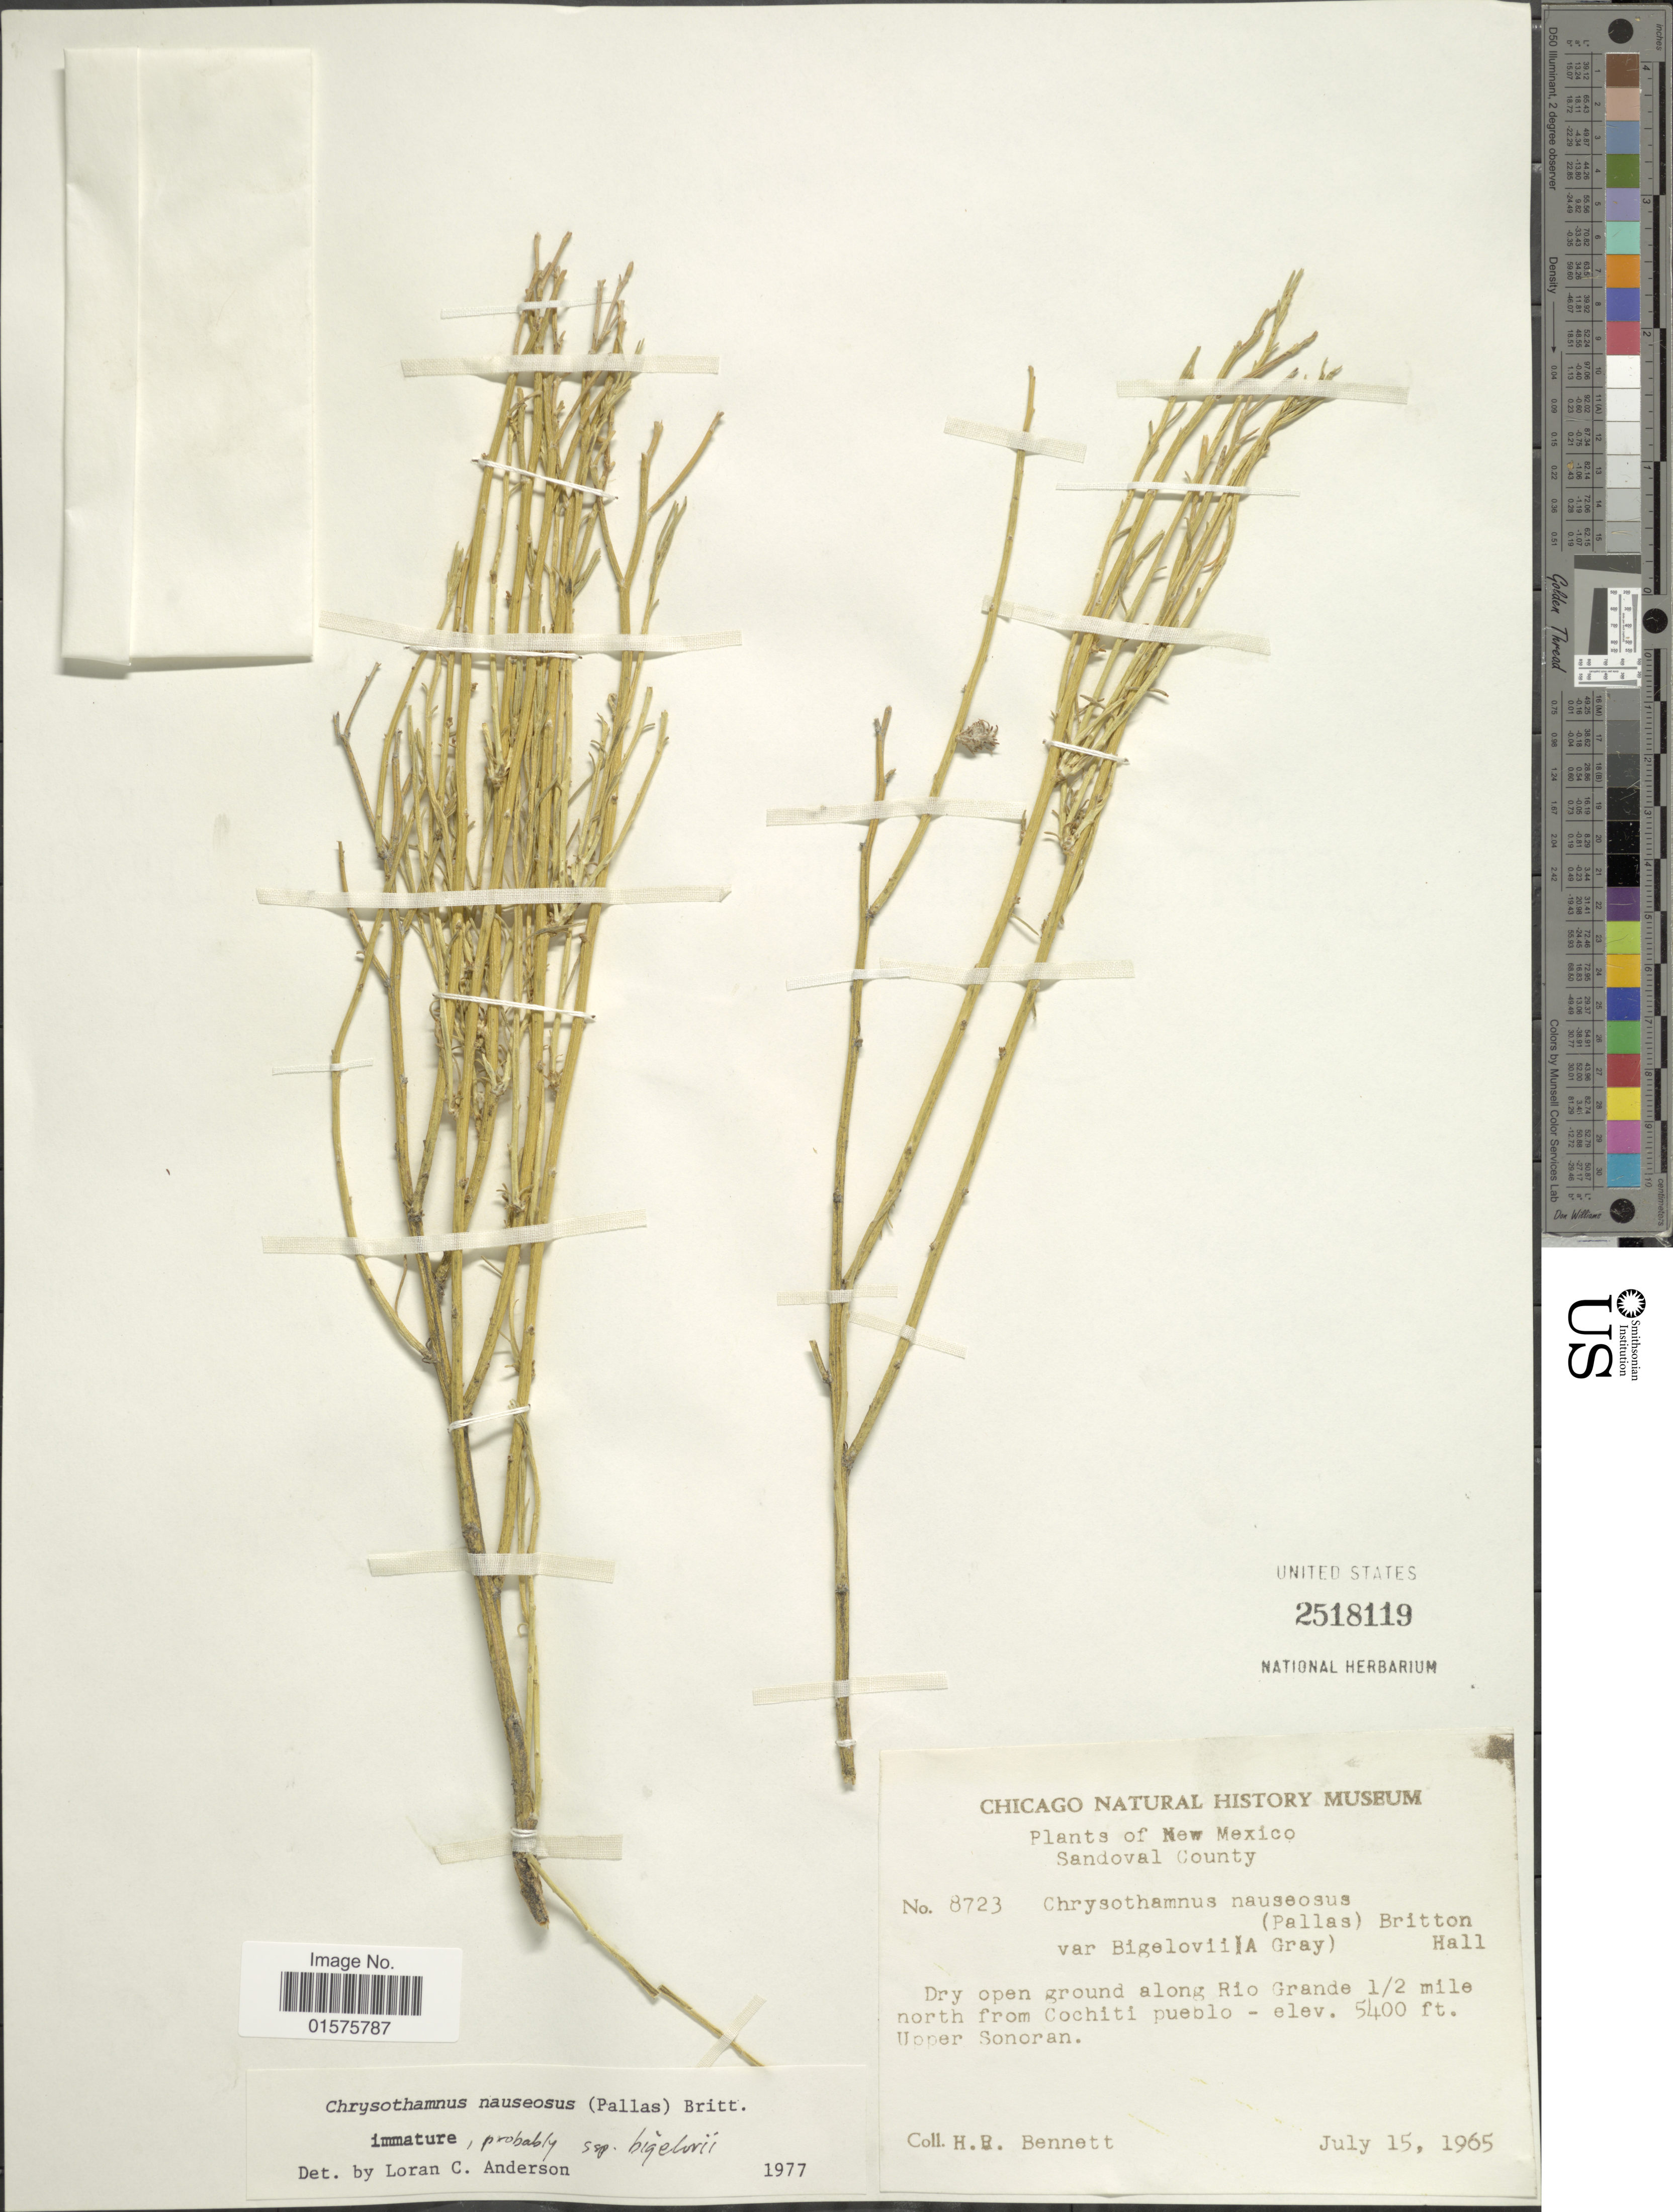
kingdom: Plantae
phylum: Tracheophyta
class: Magnoliopsida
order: Asterales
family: Asteraceae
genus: Ericameria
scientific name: Ericameria nauseosa var. bigelovii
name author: (A. Gray) G.L. Nesom & G.I. Baird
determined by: Urbatsch, Lowell E., Curator (LSU), Louisiana State University (UNITED STATES)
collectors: H. R. Bennett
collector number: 8723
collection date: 1965-07-15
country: United States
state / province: New Mexico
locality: Sandoval County. along Rio Grande 1/2 mile north from Cochiti pueblo. Upper Sonoran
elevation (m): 1646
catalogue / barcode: US 2518119